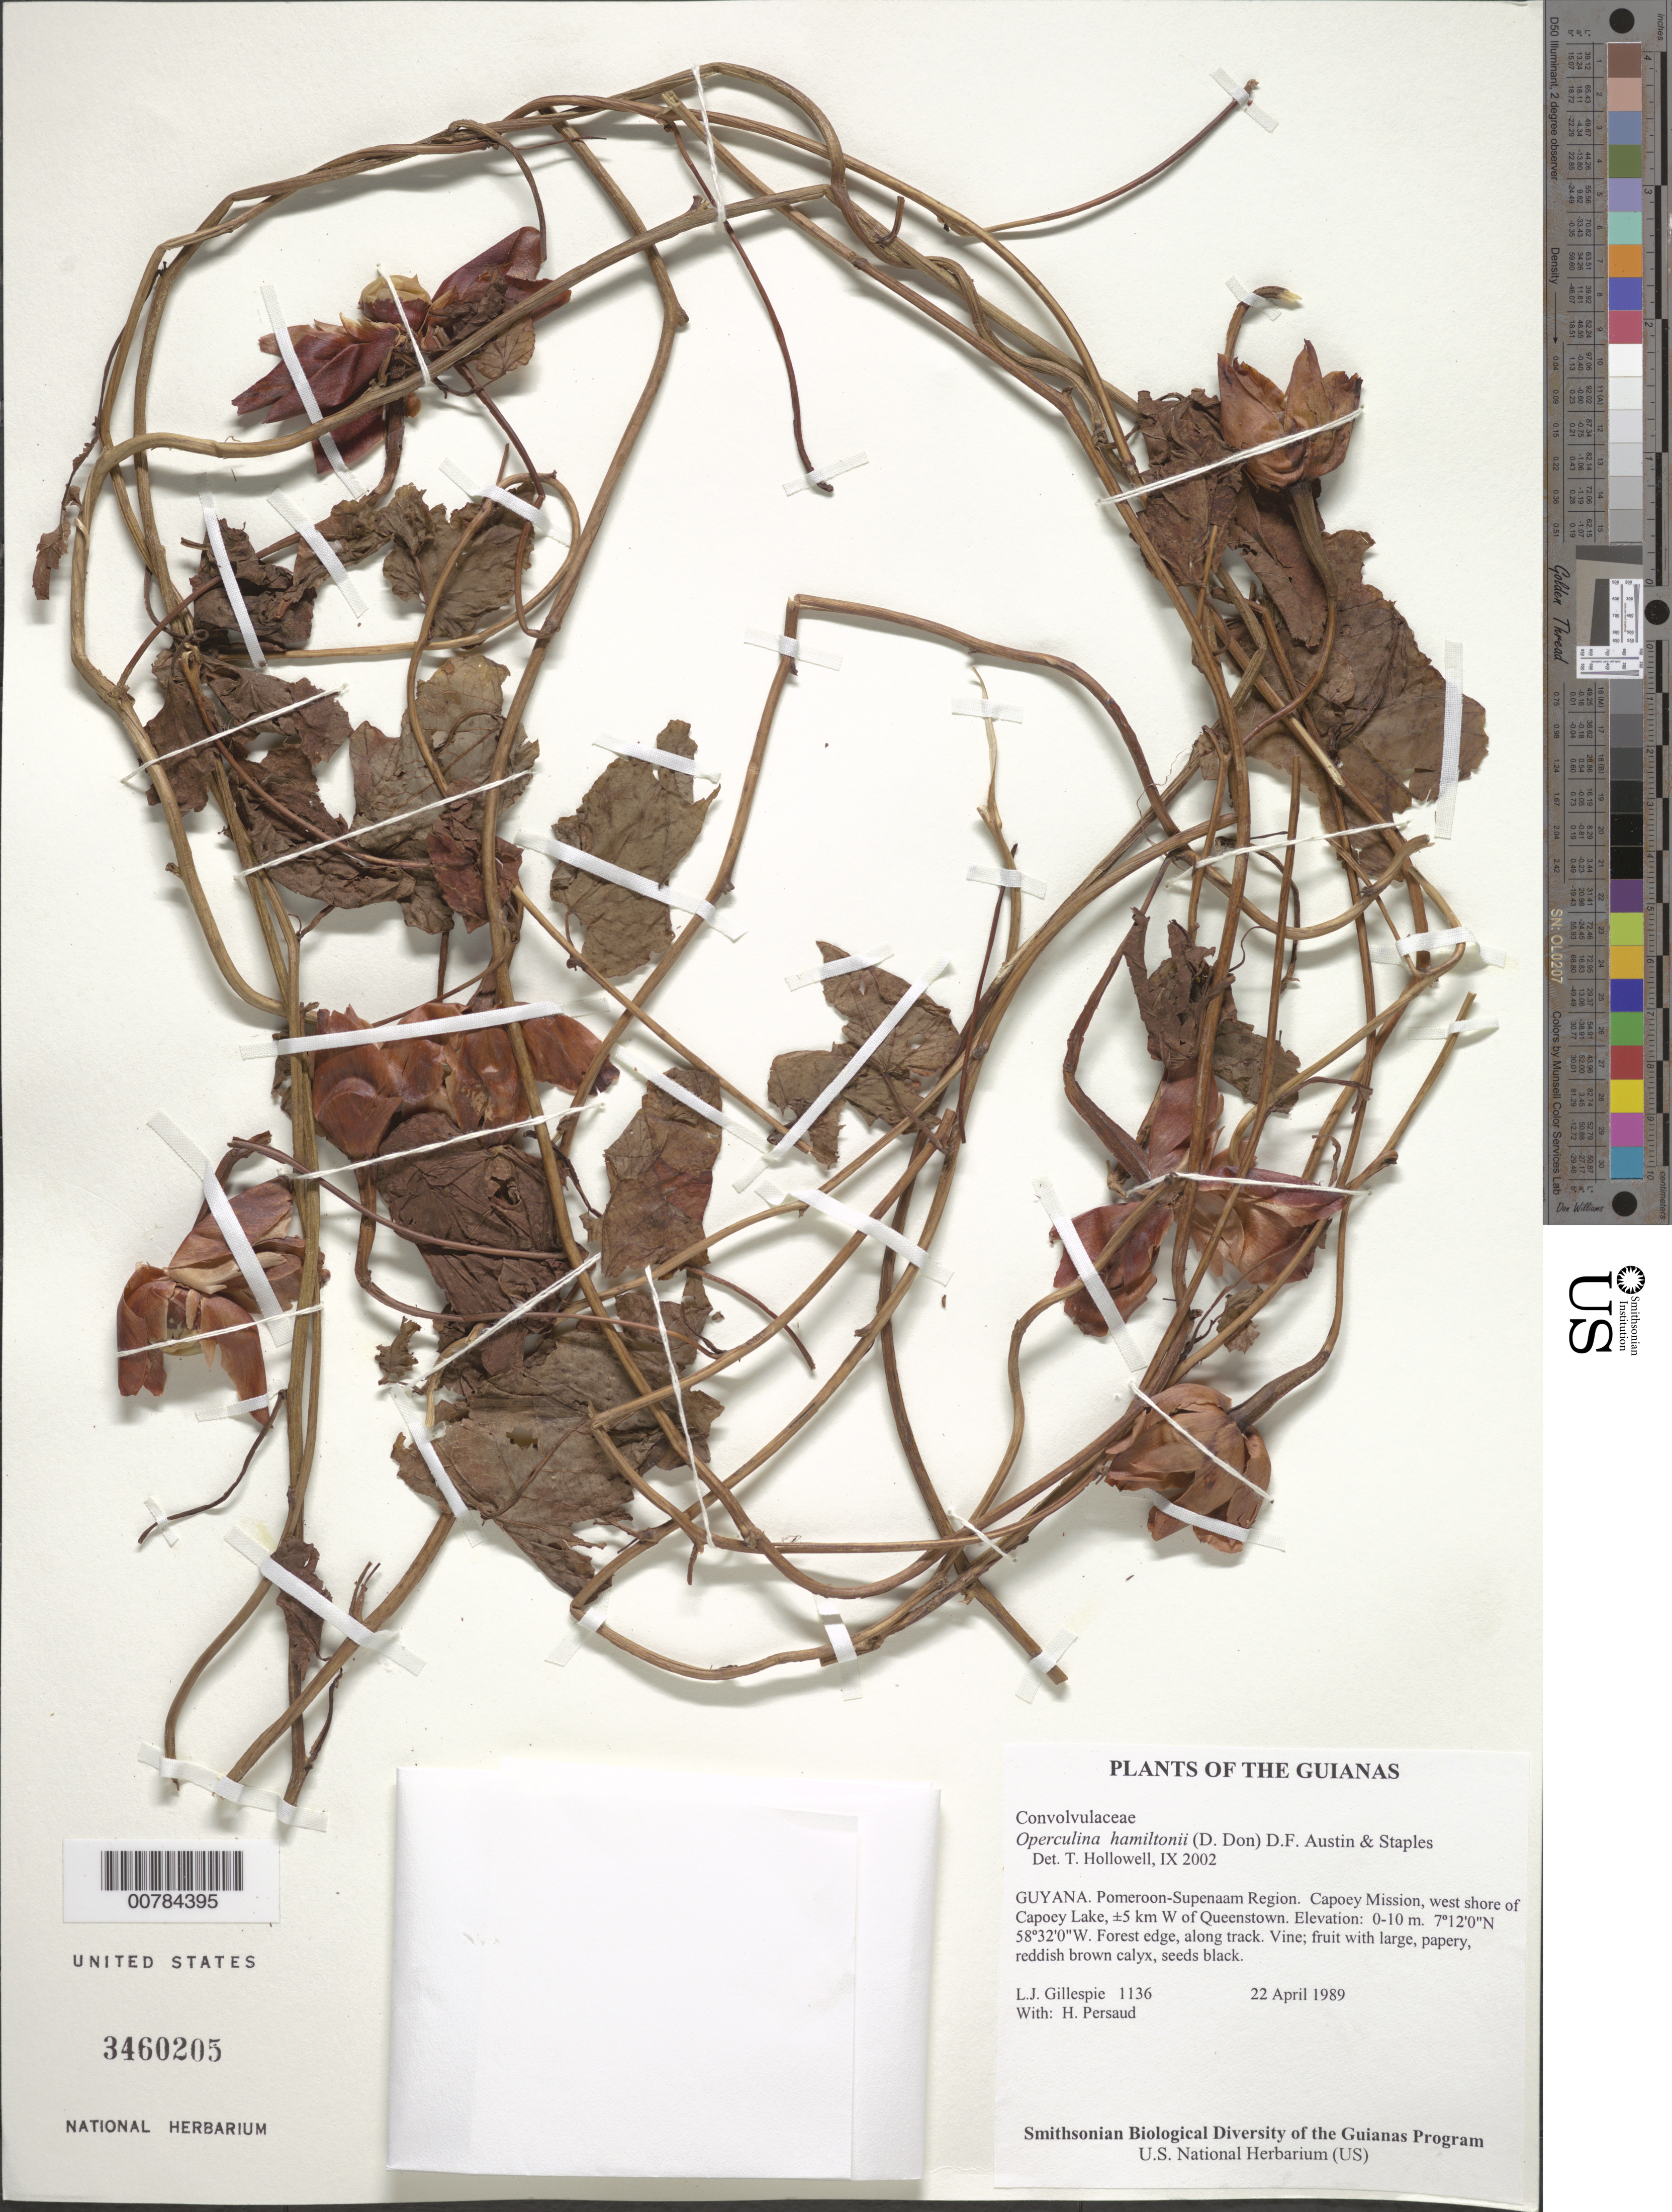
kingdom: Plantae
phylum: Tracheophyta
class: Magnoliopsida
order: Solanales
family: Convolvulaceae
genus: Operculina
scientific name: Operculina hamiltonii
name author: (G. Don) D.F. Austin & Staples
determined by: Hollowell, T. H., (BOT), Smithsonian Institution - National Museum of Natural History (UNITED STATES)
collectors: L. J. Gillespie & H. Persaud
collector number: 1136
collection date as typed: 22 April 1989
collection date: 1989-04-22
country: Guyana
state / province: Pomeroon-Supenaam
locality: Capoey Mission, west shore of Capoey Lake, ±5 km W of Queenstown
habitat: Forest edge, along track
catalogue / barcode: US 3460205